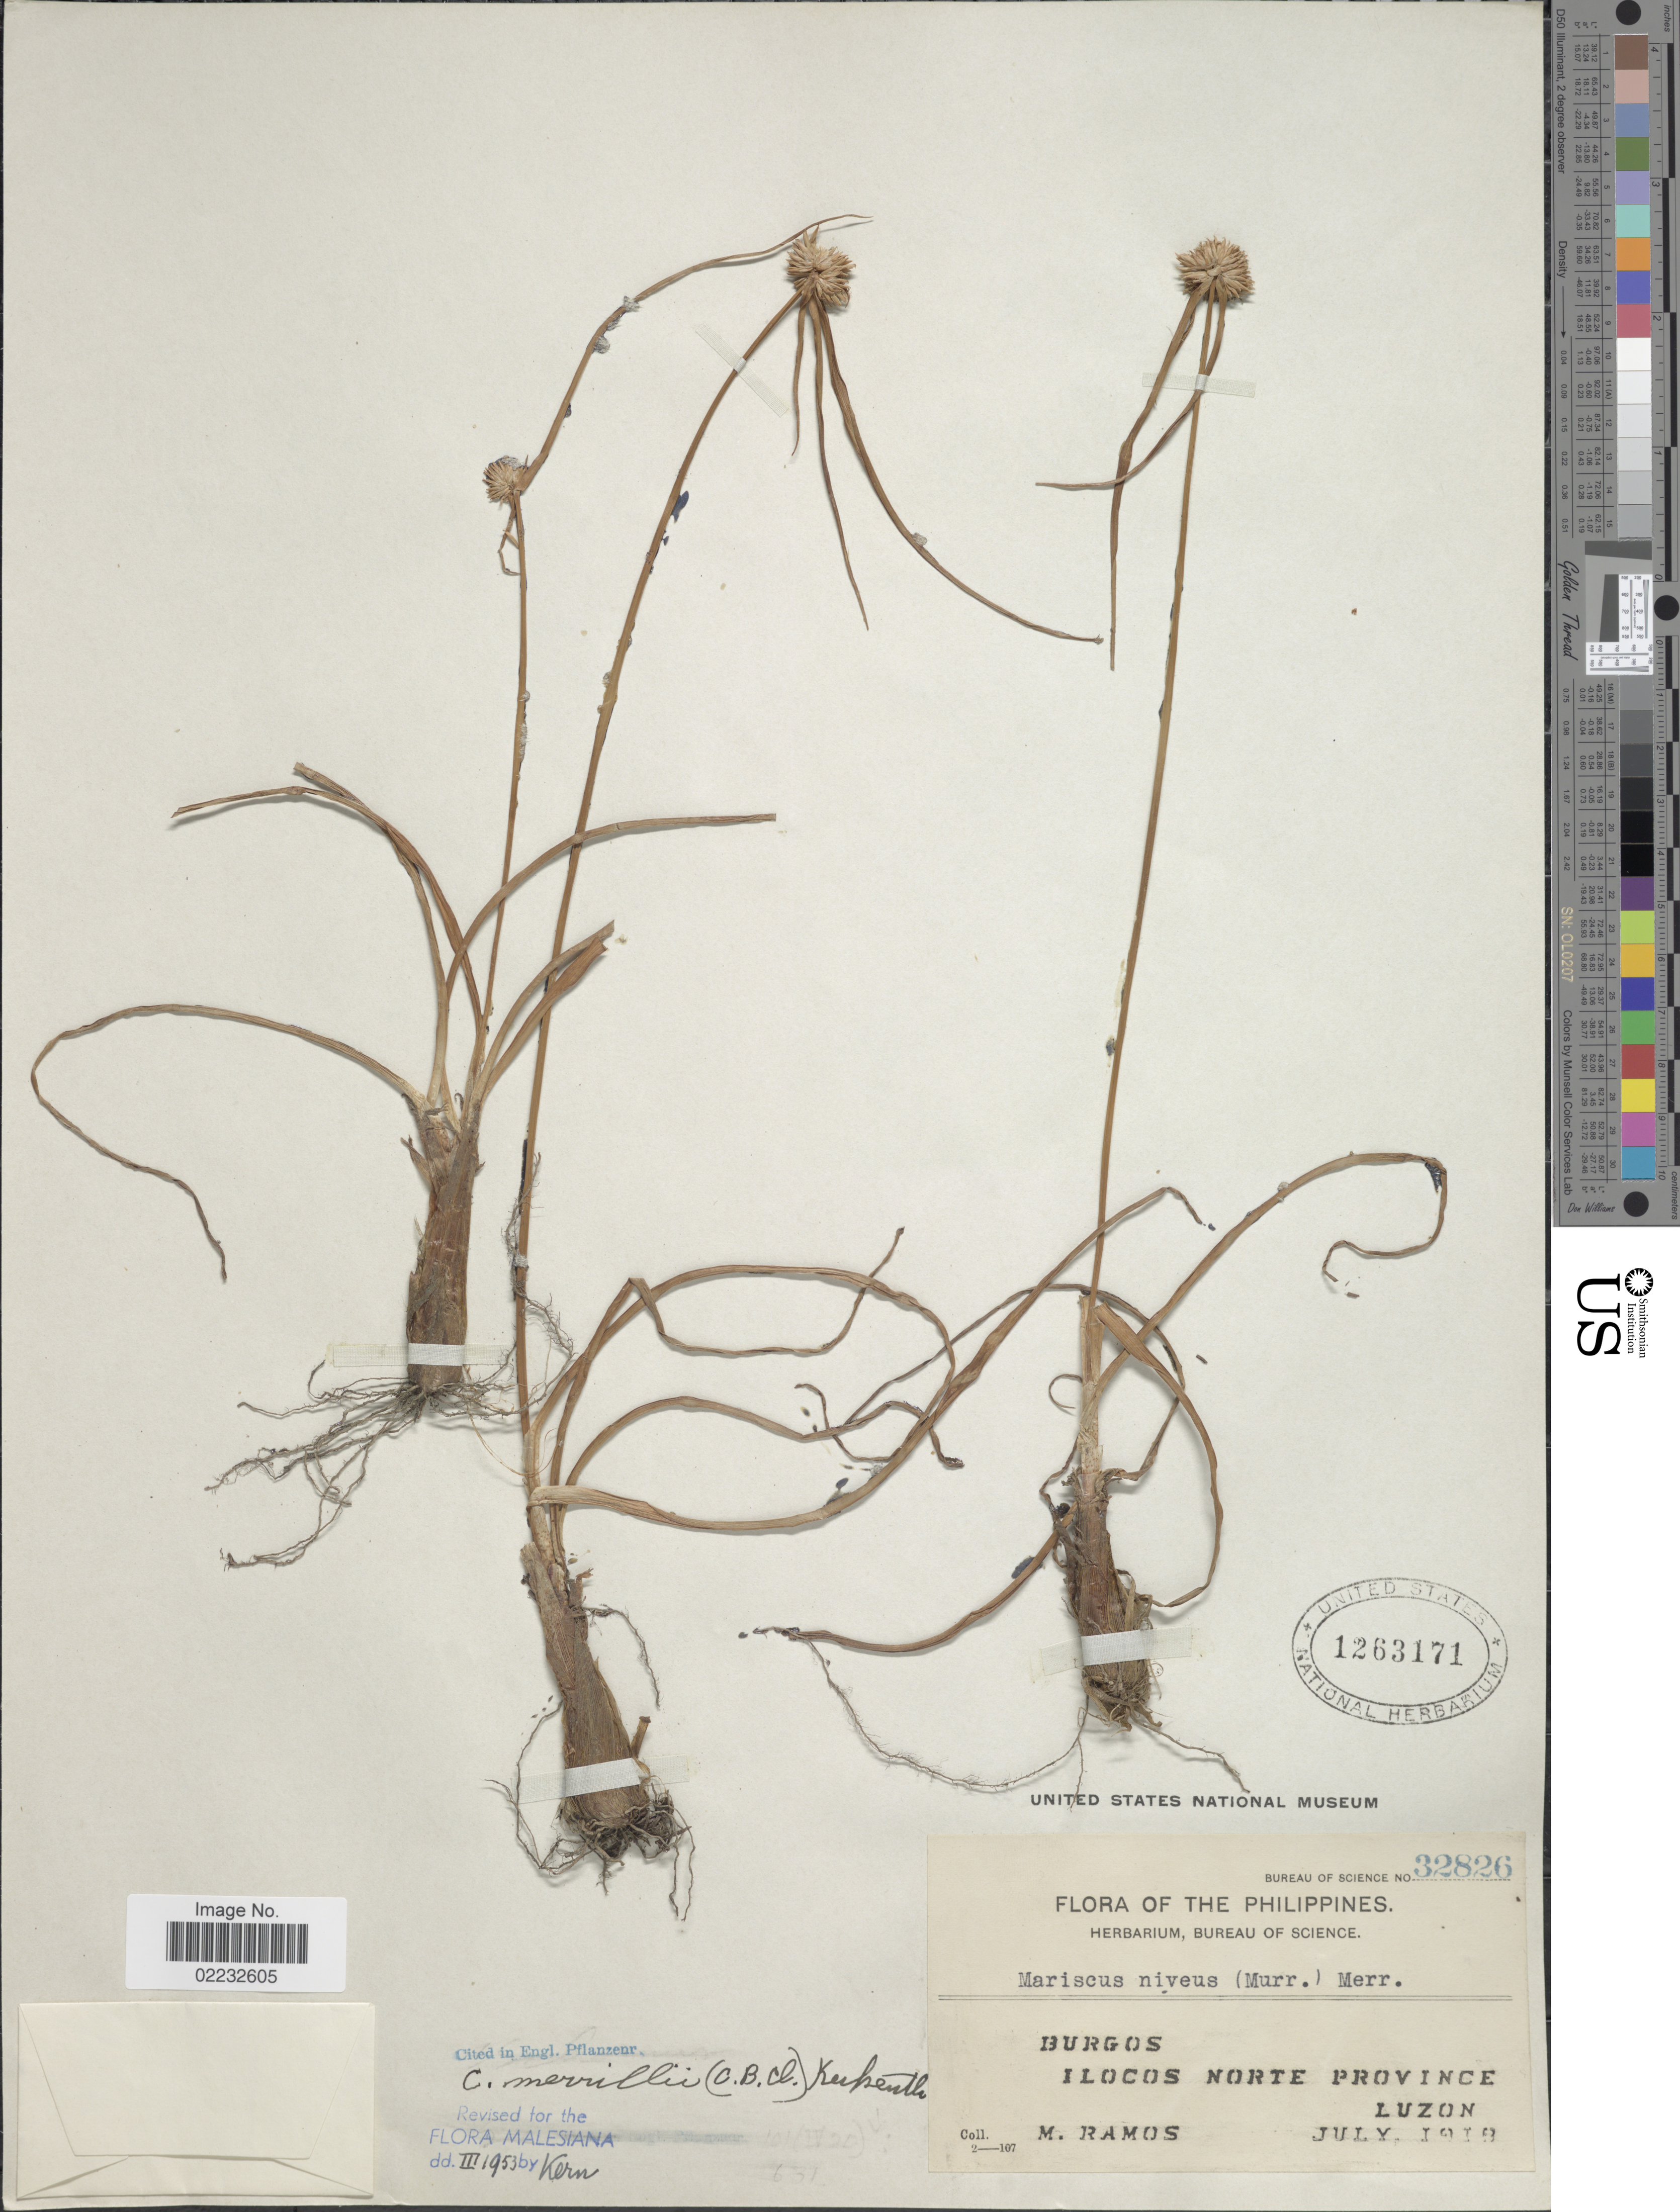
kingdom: Plantae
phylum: Tracheophyta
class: Liliopsida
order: Poales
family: Cyperaceae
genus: Cyperus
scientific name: Cyperus dubius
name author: Rottb.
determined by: Kern, J. H.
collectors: M. Ramos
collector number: Bureau of Science 32826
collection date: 1918-07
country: Philippines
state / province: Ilocos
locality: Burgos. Ilocos norte province, Luzon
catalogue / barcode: US 1263171